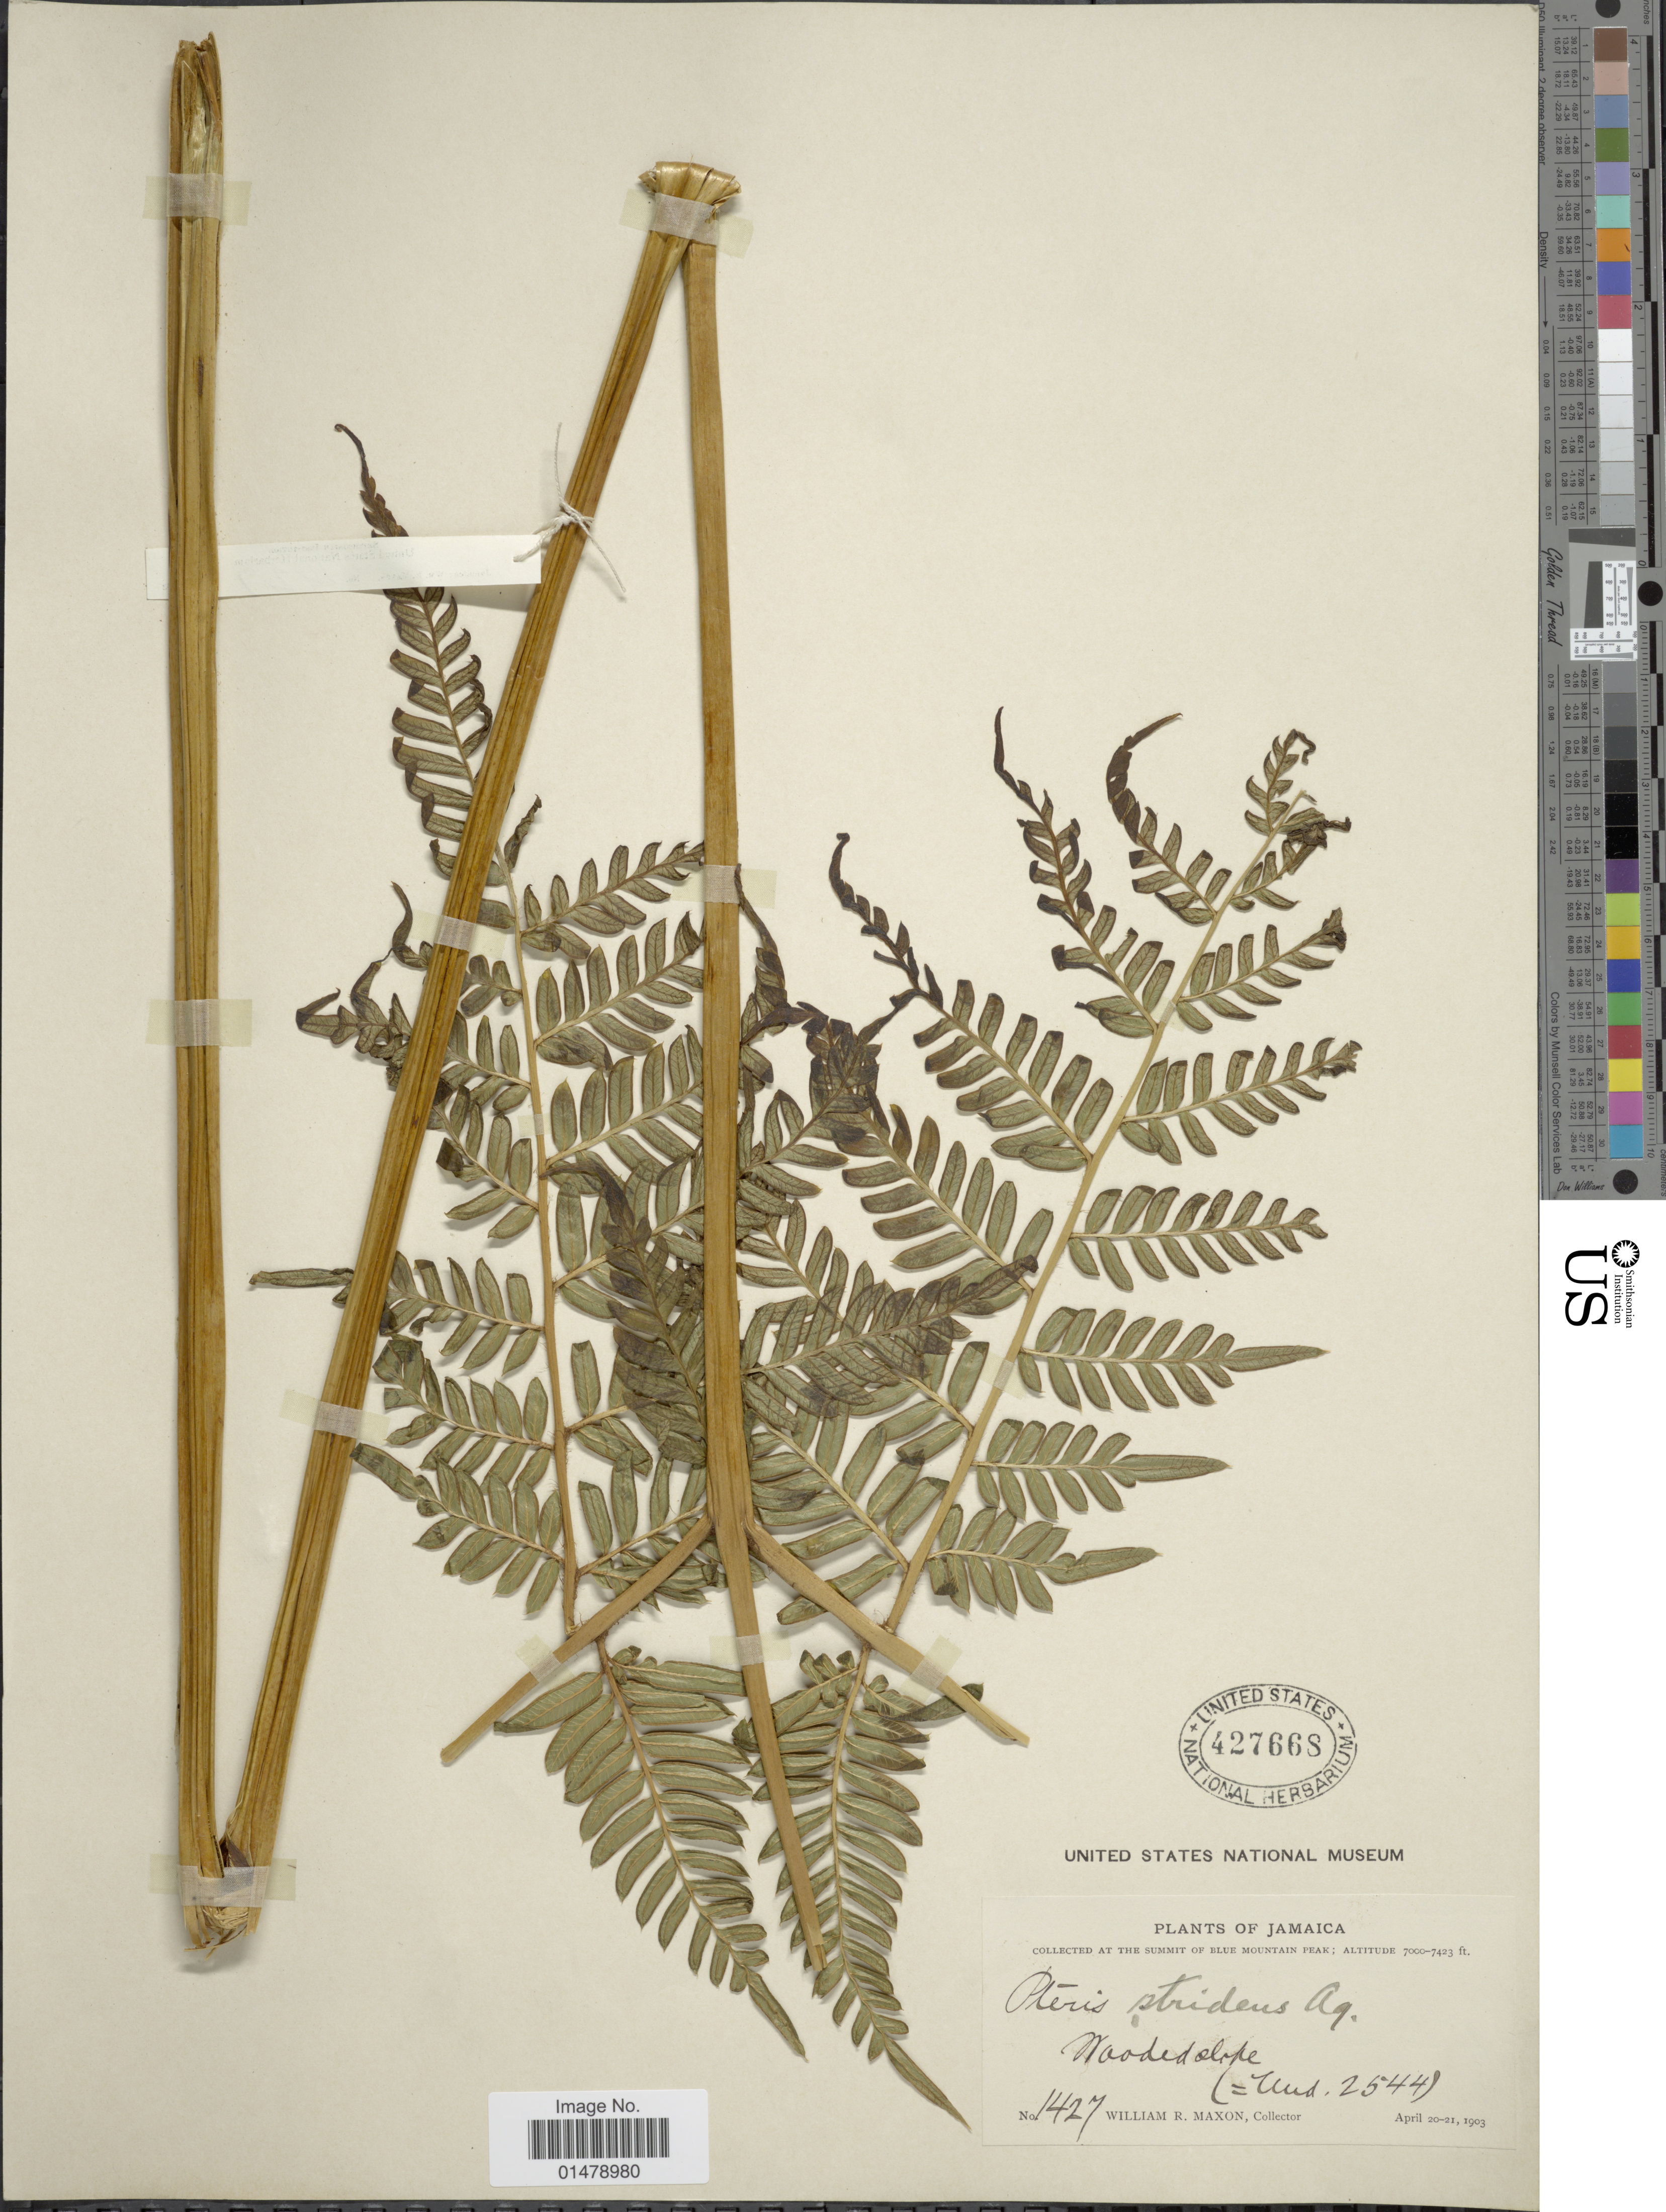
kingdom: Plantae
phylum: Tracheophyta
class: Polypodiopsida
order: Polypodiales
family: Pteridaceae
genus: Pteris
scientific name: Pteris stridens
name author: J. Agardh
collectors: W. R. Maxon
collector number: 1427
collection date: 1903-04-20/1903-04-21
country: Jamaica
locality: At the summit of Blue Mountain Peak.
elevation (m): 2134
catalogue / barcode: US 427668